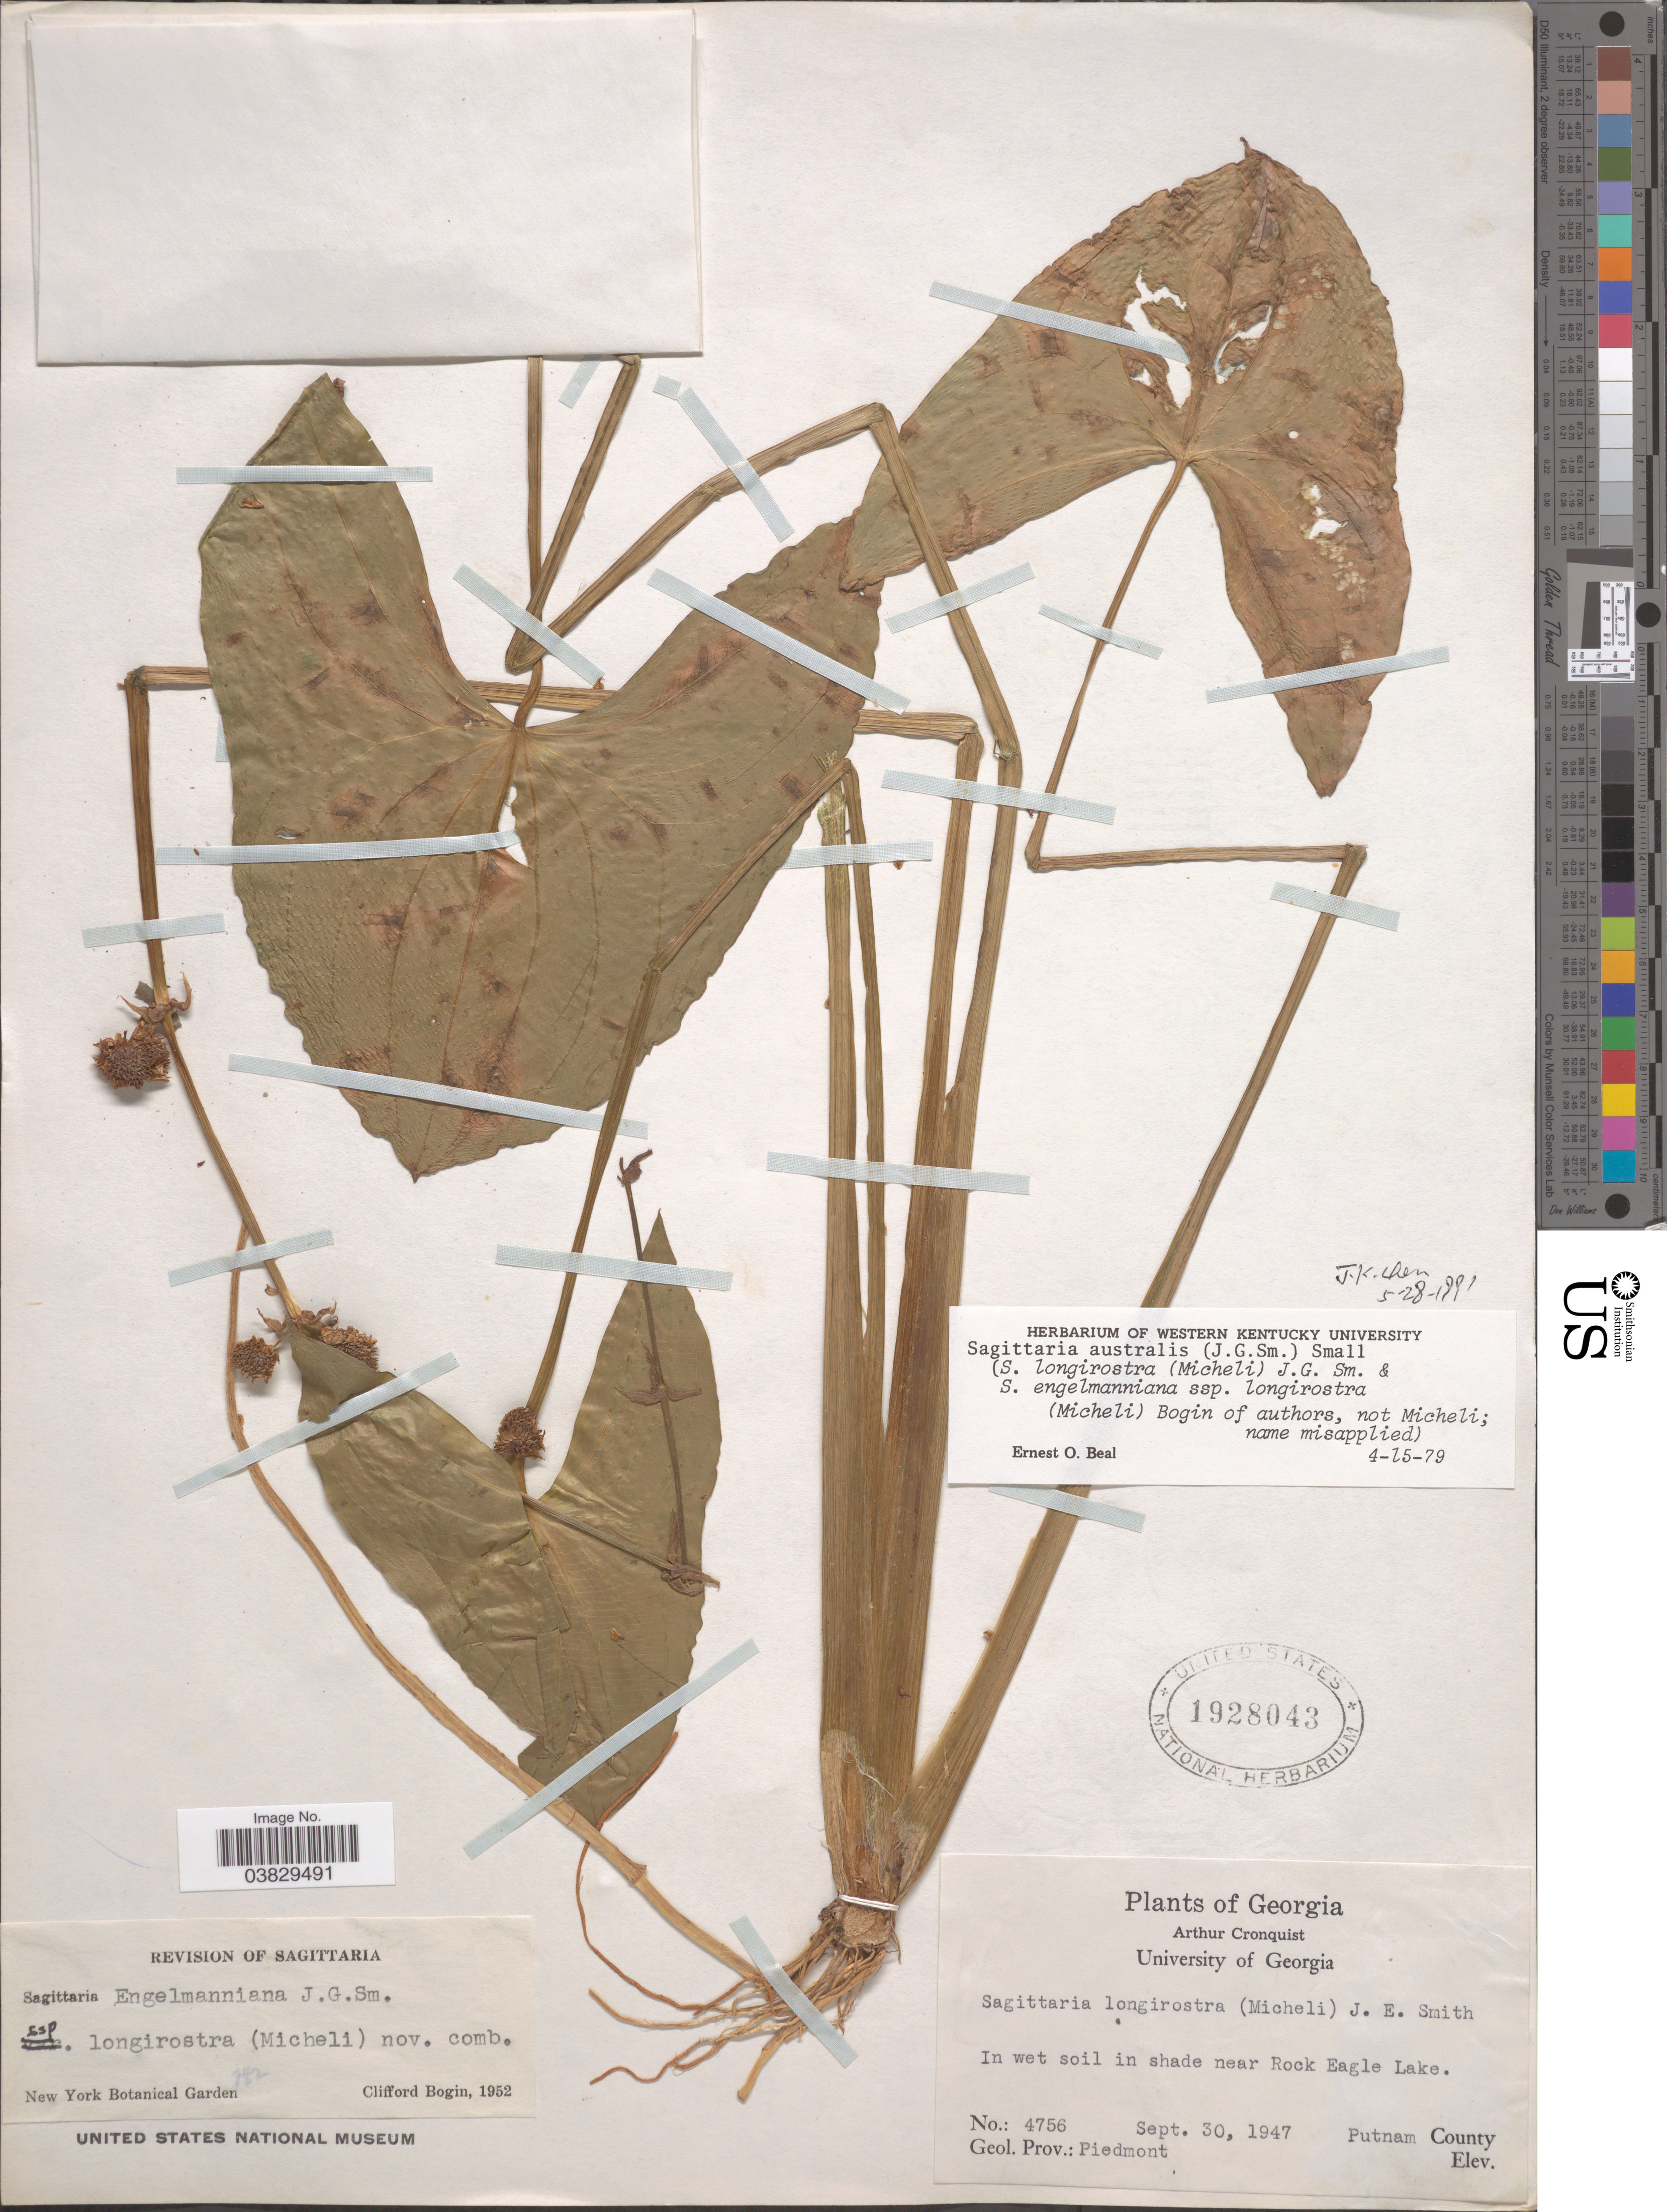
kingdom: Plantae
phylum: Tracheophyta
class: Liliopsida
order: Alismatales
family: Alismataceae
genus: Sagittaria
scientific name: Sagittaria australis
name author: (J.G. Sm. ex C. Mohr) Small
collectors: A. J. Cronquist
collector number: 4756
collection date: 1947-09-30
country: United States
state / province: Georgia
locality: Near Rock Eagle Lake. Geol. Prov.: Piedmont, Putnam County.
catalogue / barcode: US 1928043